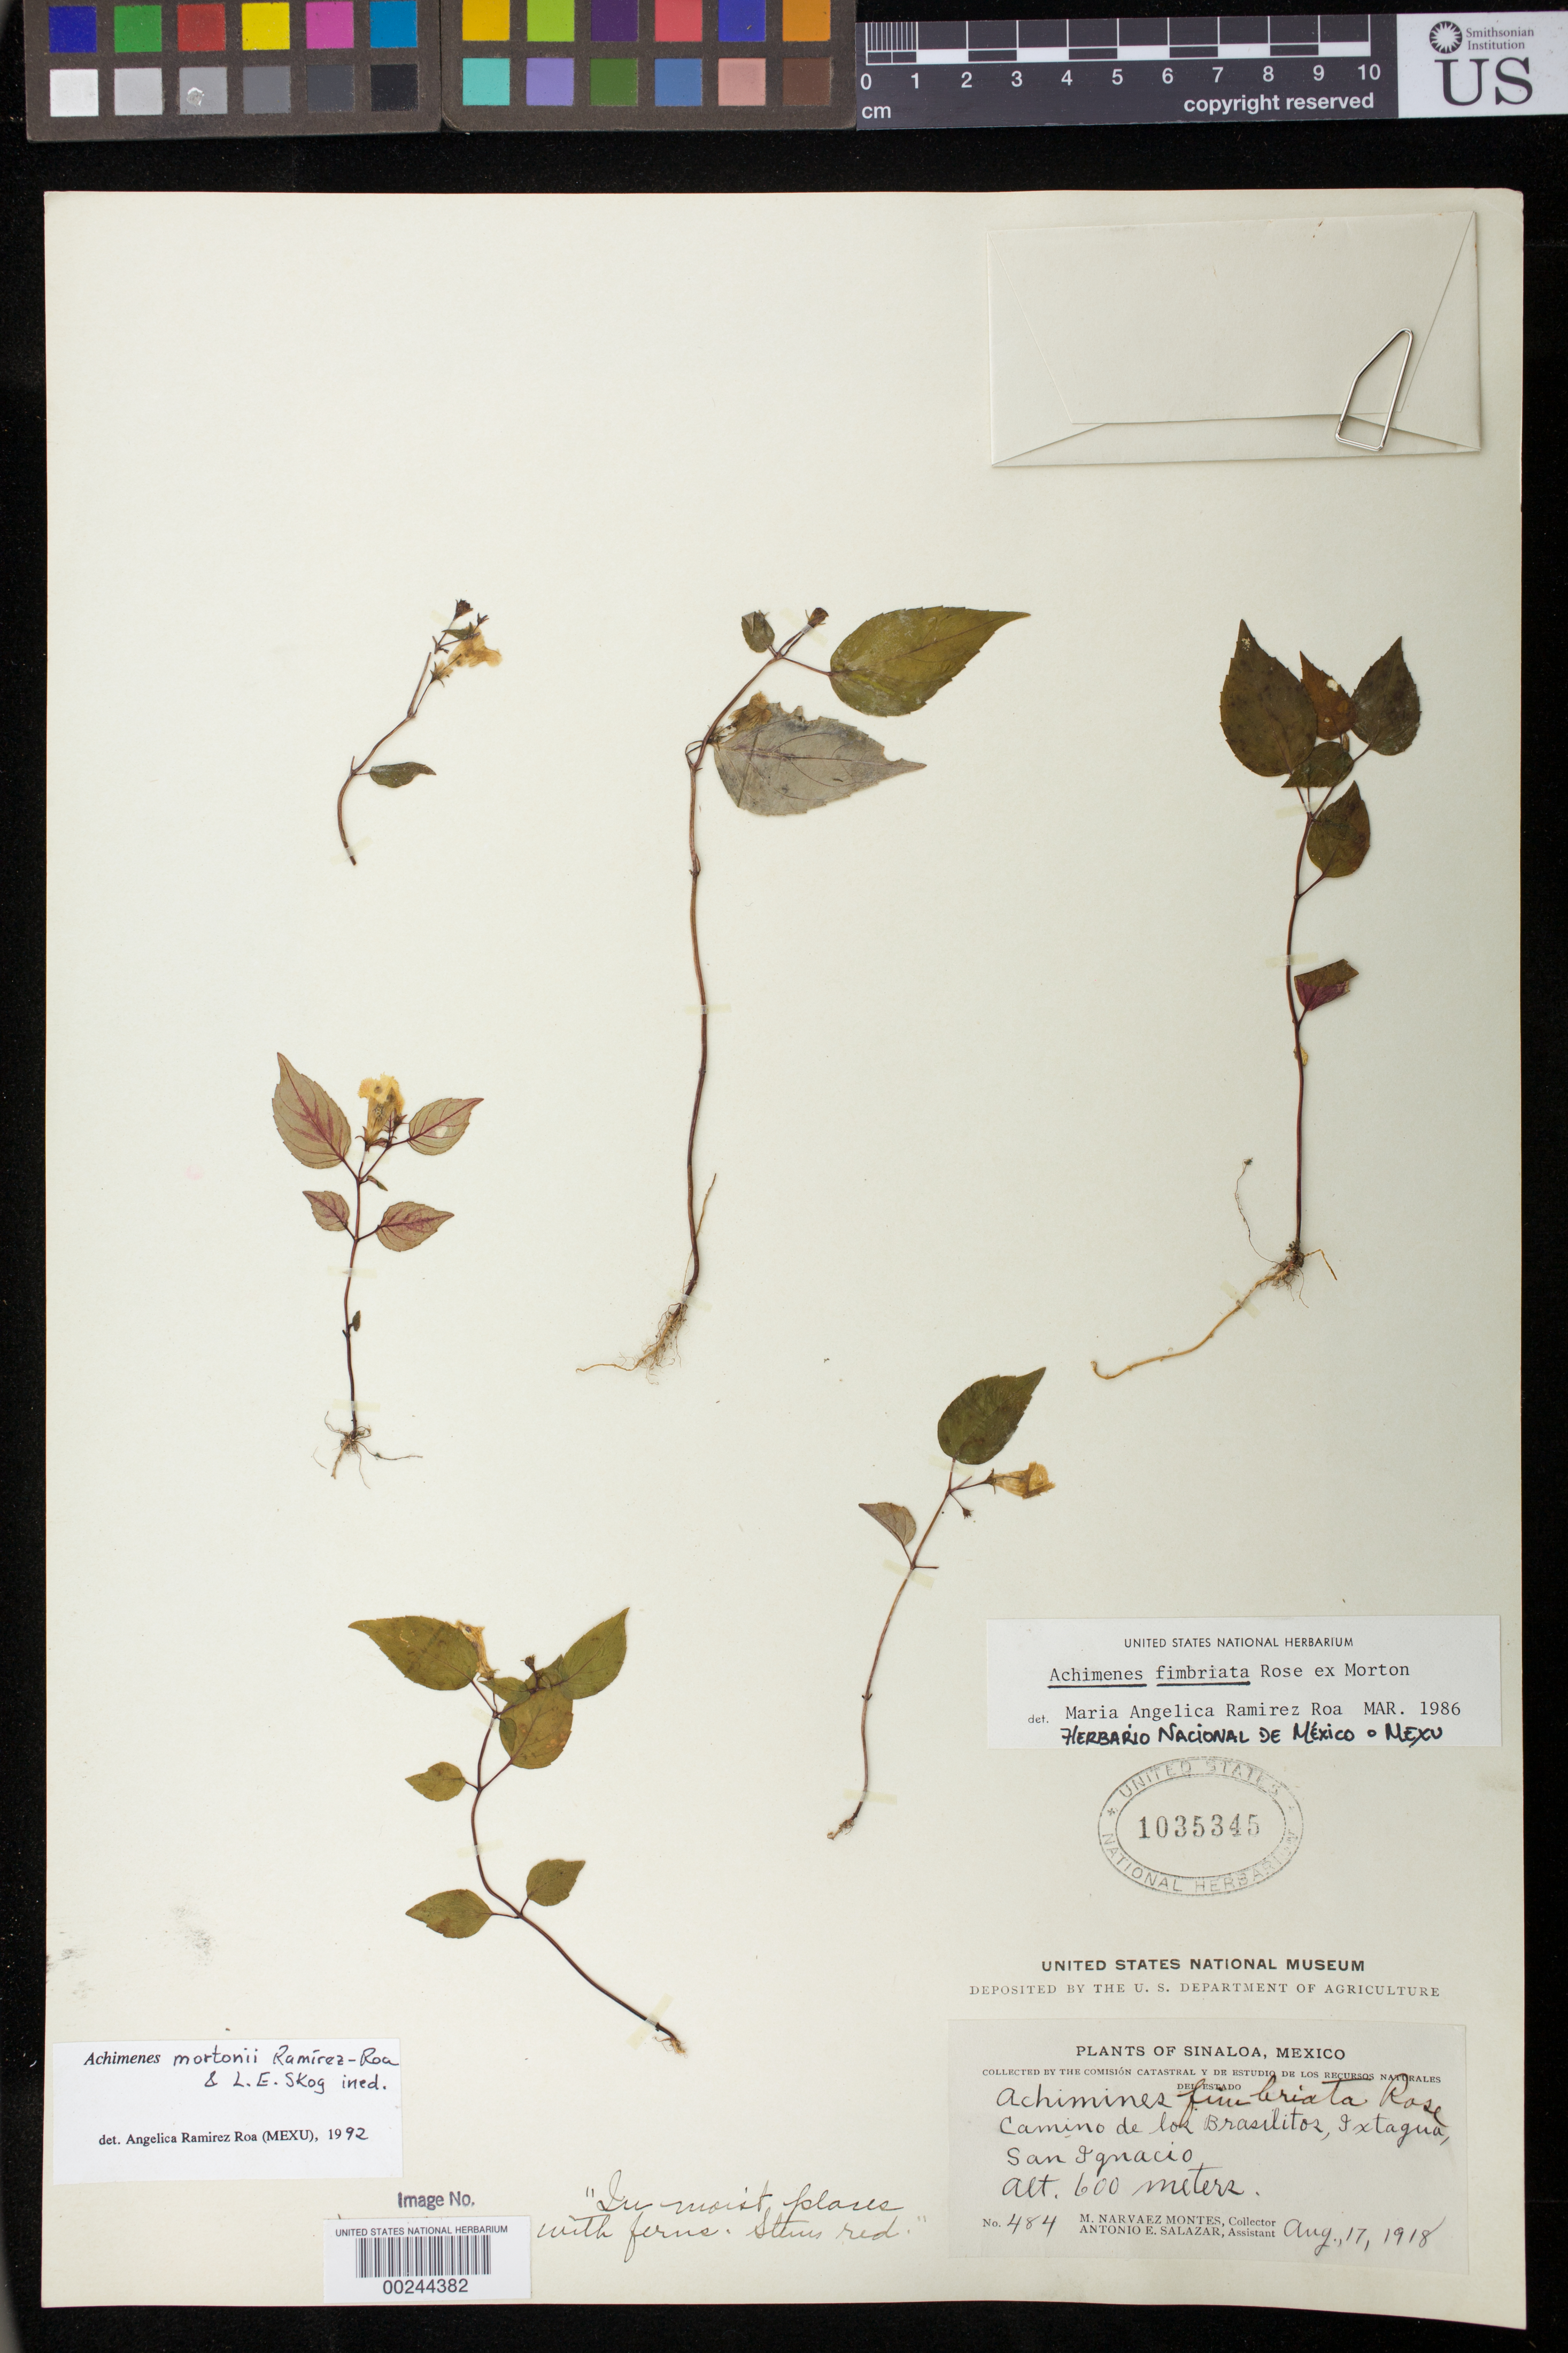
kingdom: Plantae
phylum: Tracheophyta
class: Magnoliopsida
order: Lamiales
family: Gesneriaceae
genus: Achimenes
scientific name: Achimenes fimbriata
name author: Rose ex C.V. Morton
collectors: M. Montes & A. E. Salazar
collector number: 484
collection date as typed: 17 Aug 1918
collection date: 1918-08-17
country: Mexico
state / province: Sinaloa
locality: Road from Los Brasilitos, Ixtagua, San Ignacio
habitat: In moist places with ferns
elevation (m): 600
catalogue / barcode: US 1035345